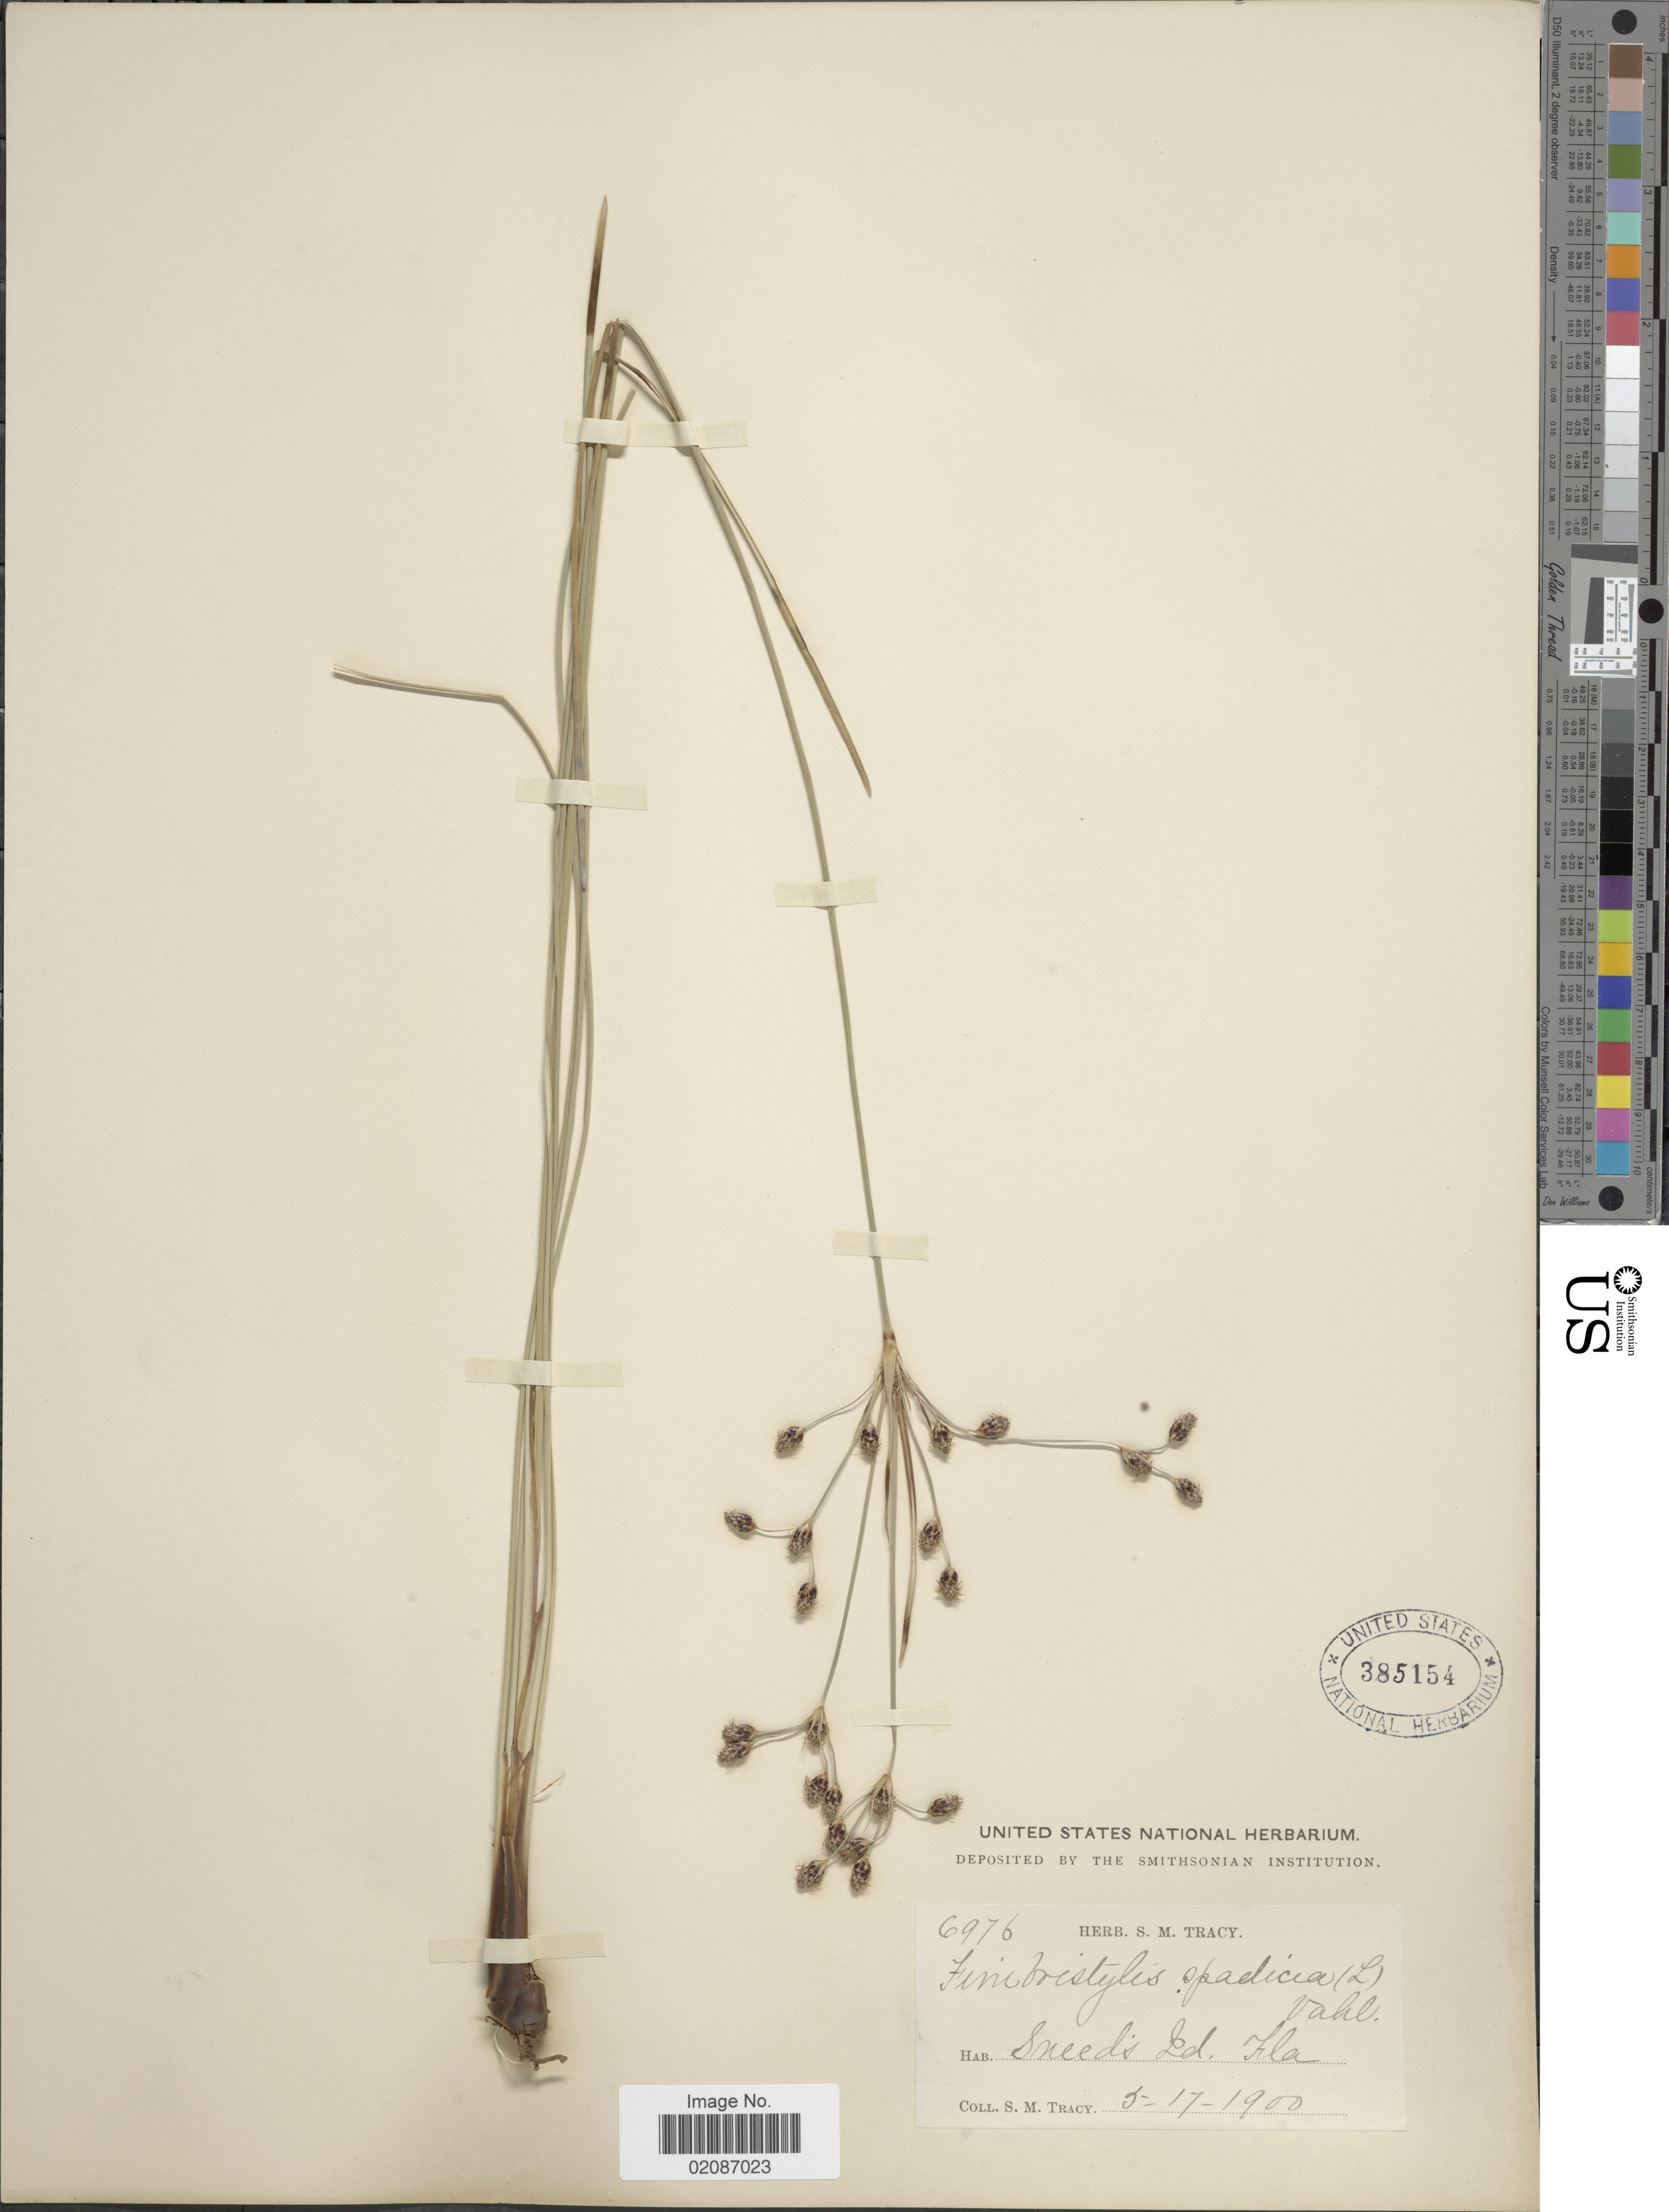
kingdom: Plantae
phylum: Tracheophyta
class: Liliopsida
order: Poales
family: Cyperaceae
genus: Fimbristylis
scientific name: Fimbristylis puberula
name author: (Michx.) Vahl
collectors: S. M. Tracy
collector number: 6976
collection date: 1900-05-17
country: United States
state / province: Florida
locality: Sneed's Id.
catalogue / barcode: US 385154